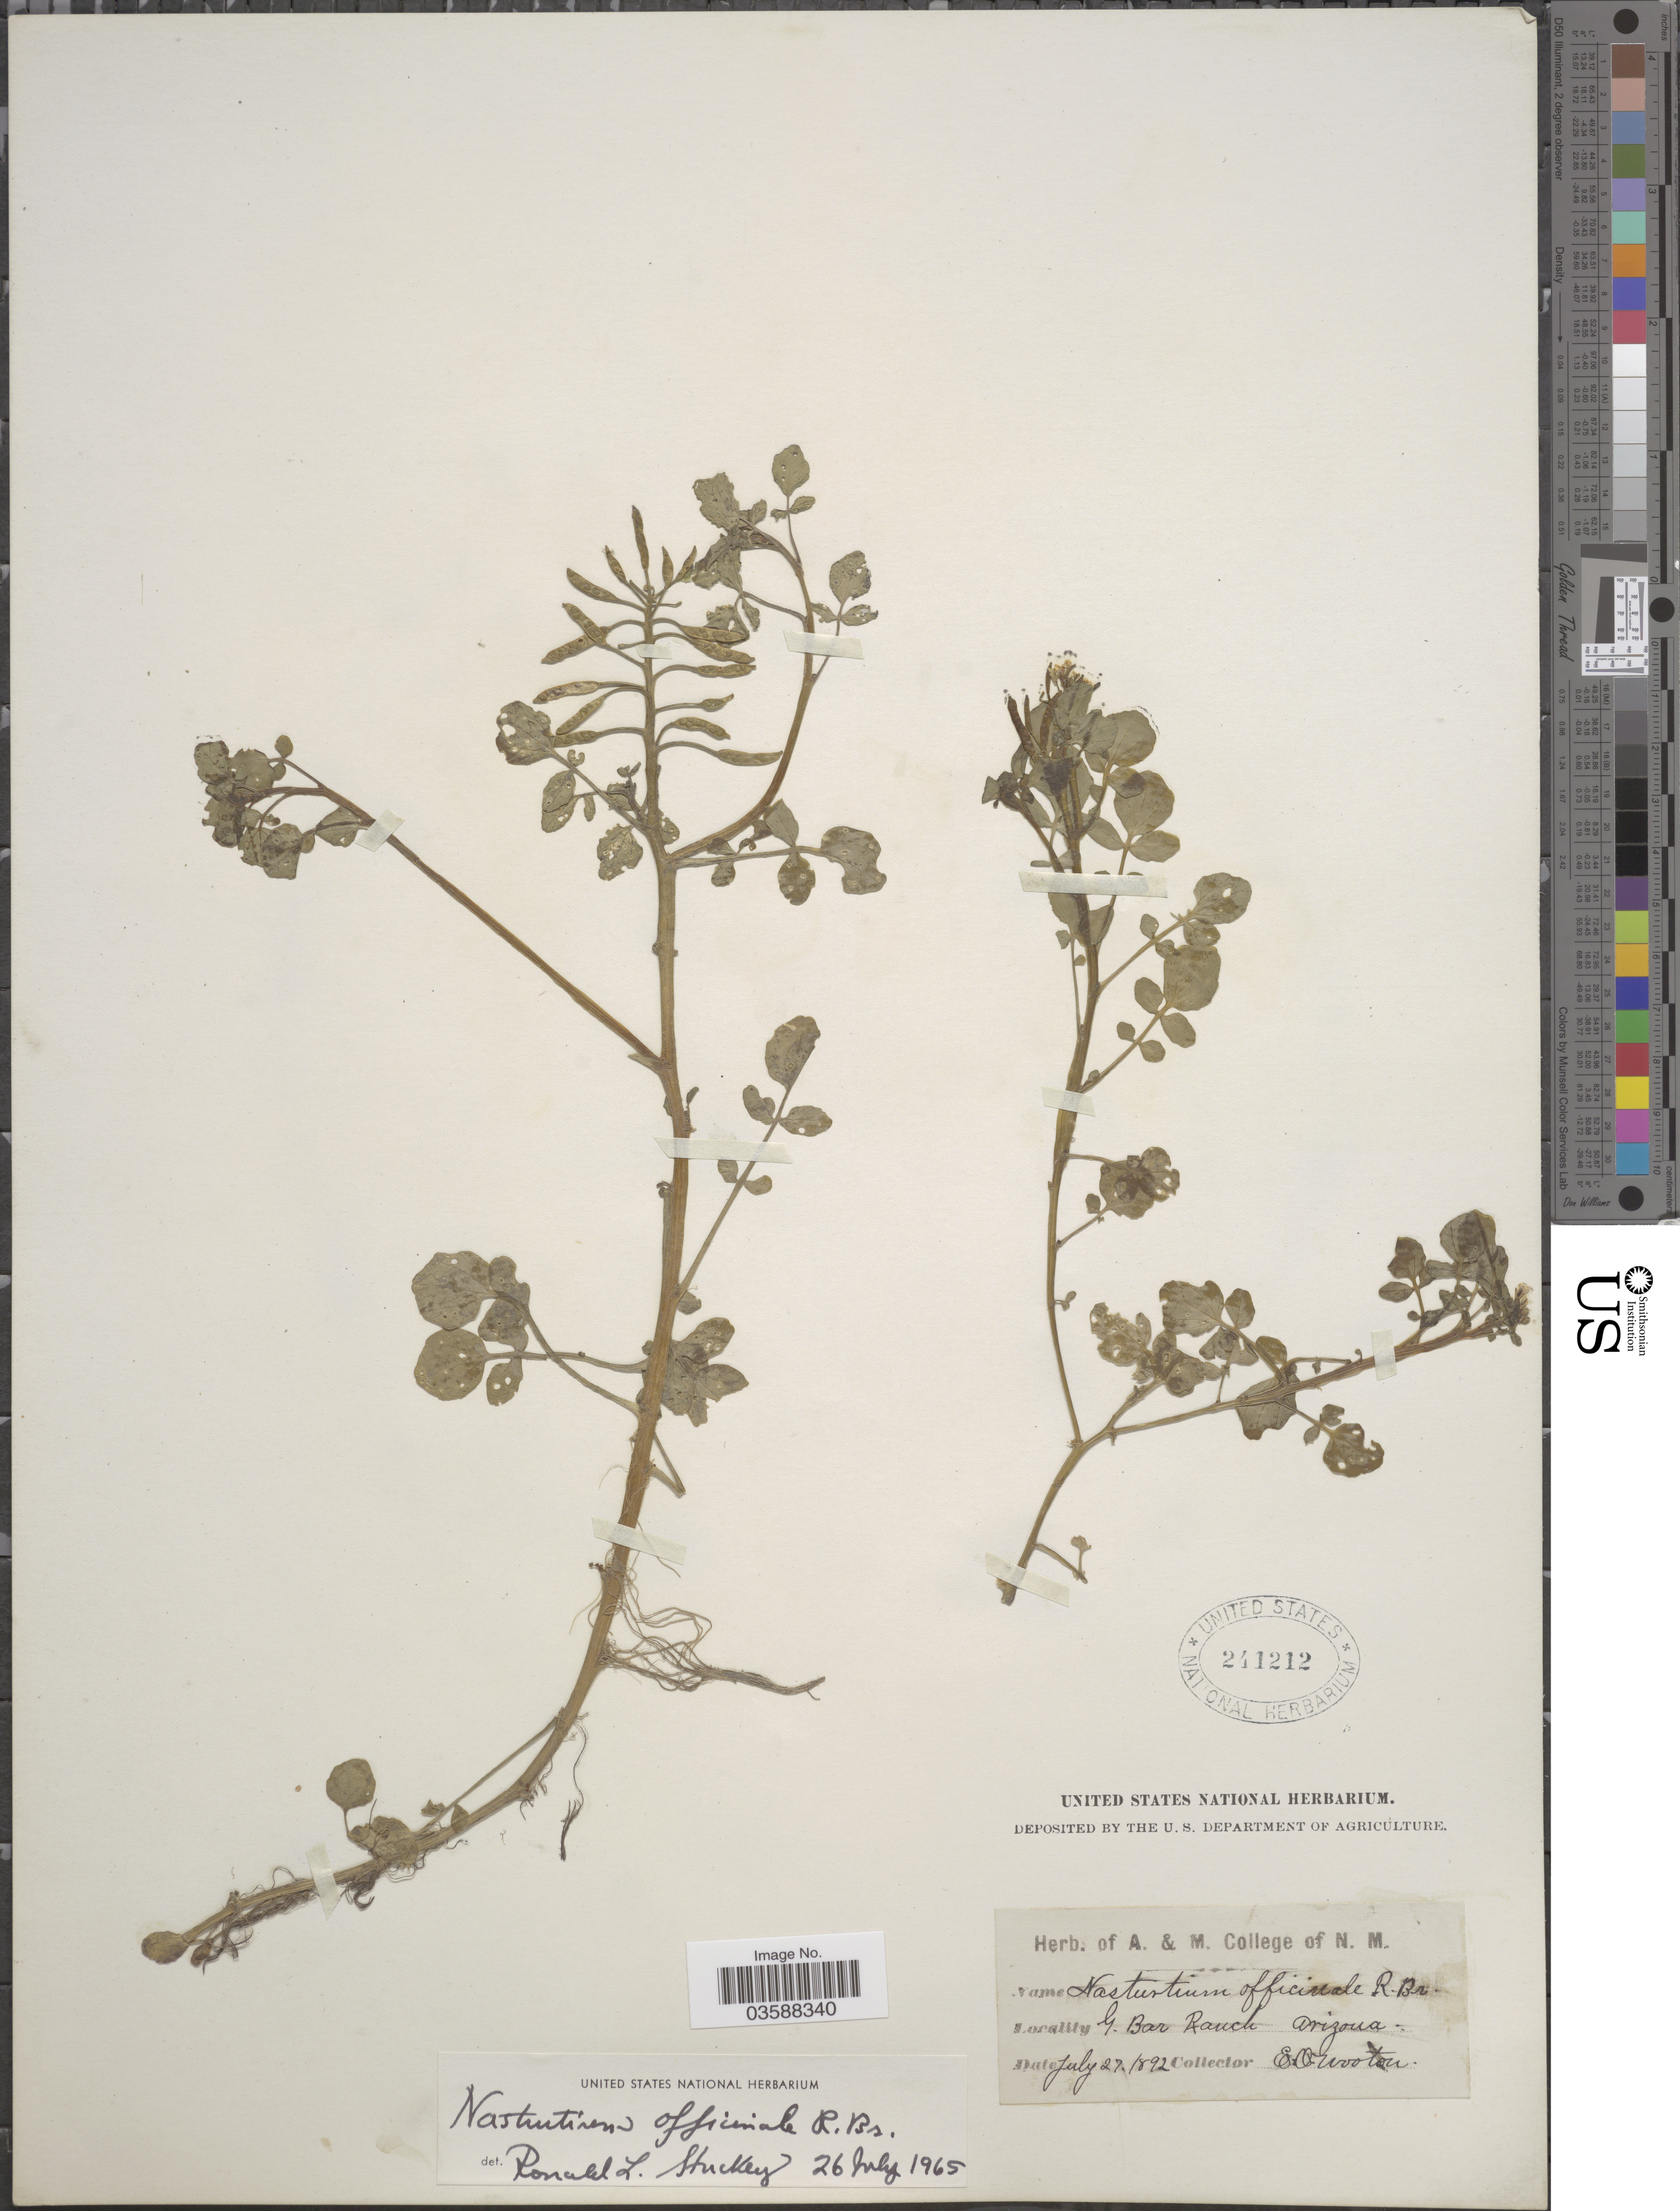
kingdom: Plantae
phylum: Tracheophyta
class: Magnoliopsida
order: Brassicales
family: Brassicaceae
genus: Nasturtium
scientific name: Nasturtium officinale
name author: R. Br.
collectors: E. O. Wooton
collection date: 1892-07-27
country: United States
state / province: Arizona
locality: G. Bar Ranch.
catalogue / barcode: US 241212